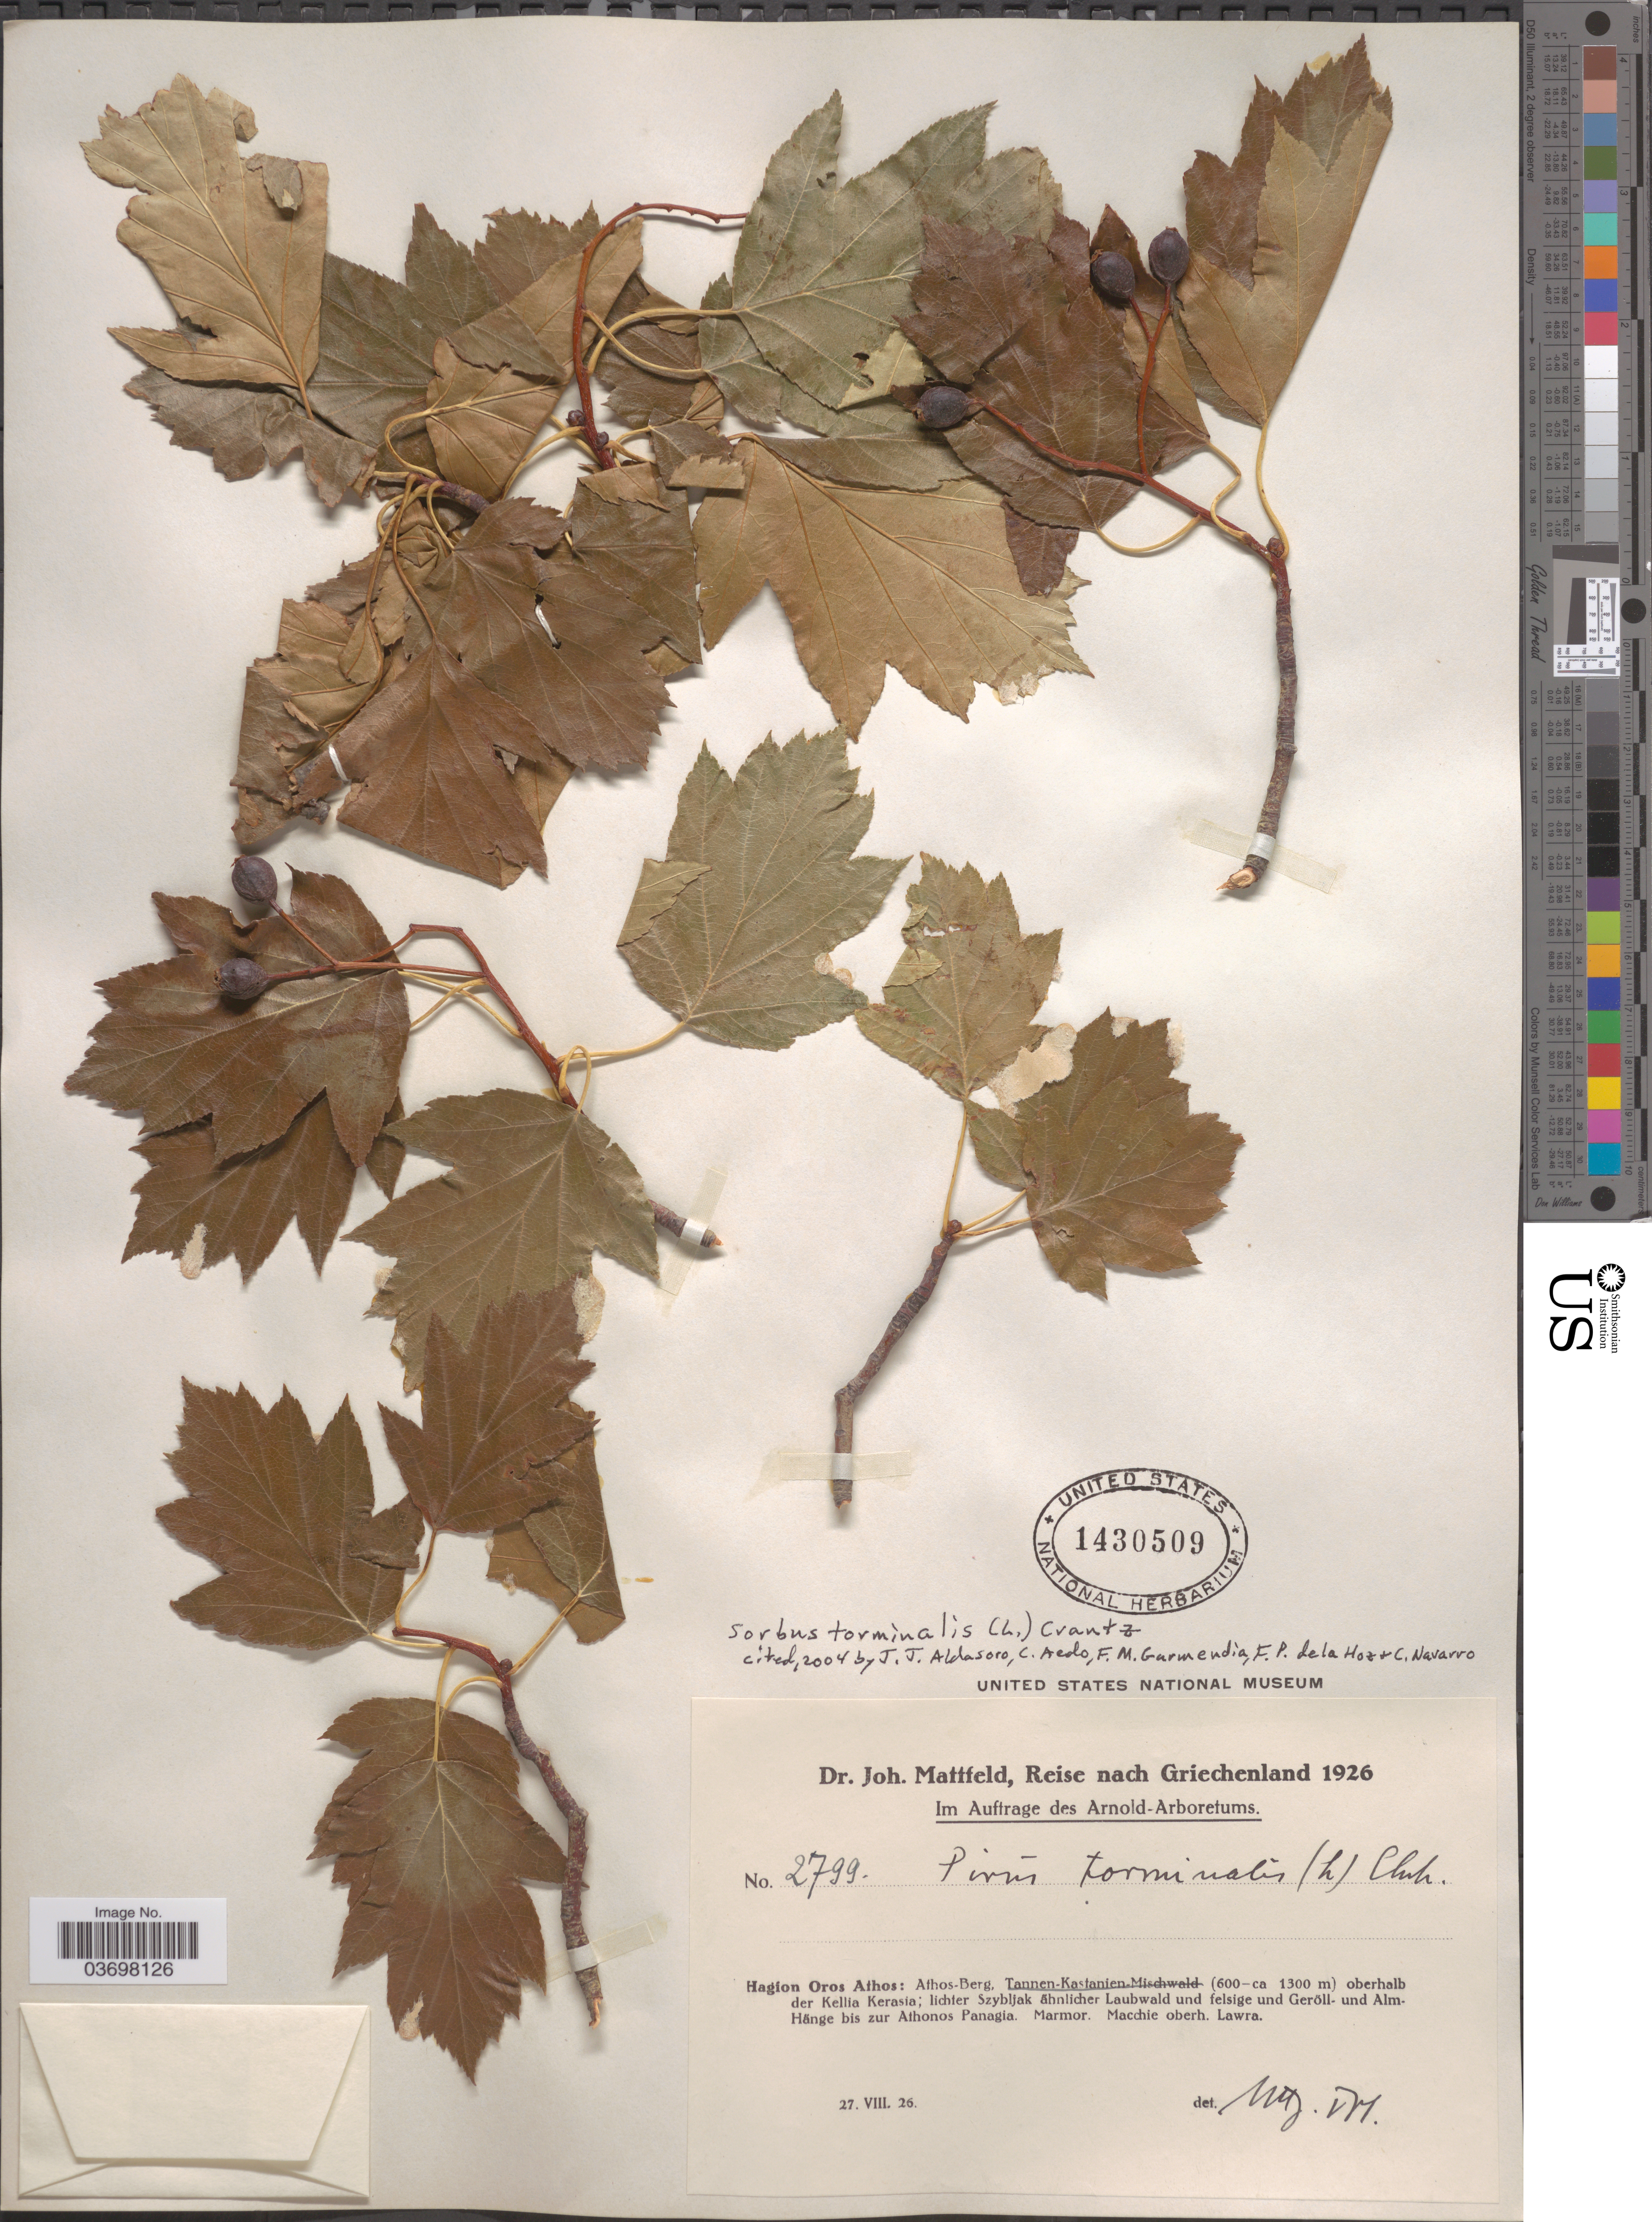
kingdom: Plantae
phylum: Tracheophyta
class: Magnoliopsida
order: Rosales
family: Rosaceae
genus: Sorbus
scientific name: Sorbus torminalis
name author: (L.) Crantz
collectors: J. Mattfeld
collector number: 2799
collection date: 1926-08-27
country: Greece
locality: Griechenland. Hagion Oros Athos: Athos-Berg, oberhalb der Kellia Kerasia; lichter Szybljak ãhnlichter Laubwald und felsige und Geröll- und Alm-Hänge bis zur Athonos Panagia. Marmor. Macchie oberh. Lawra.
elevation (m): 600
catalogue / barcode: US 1430509